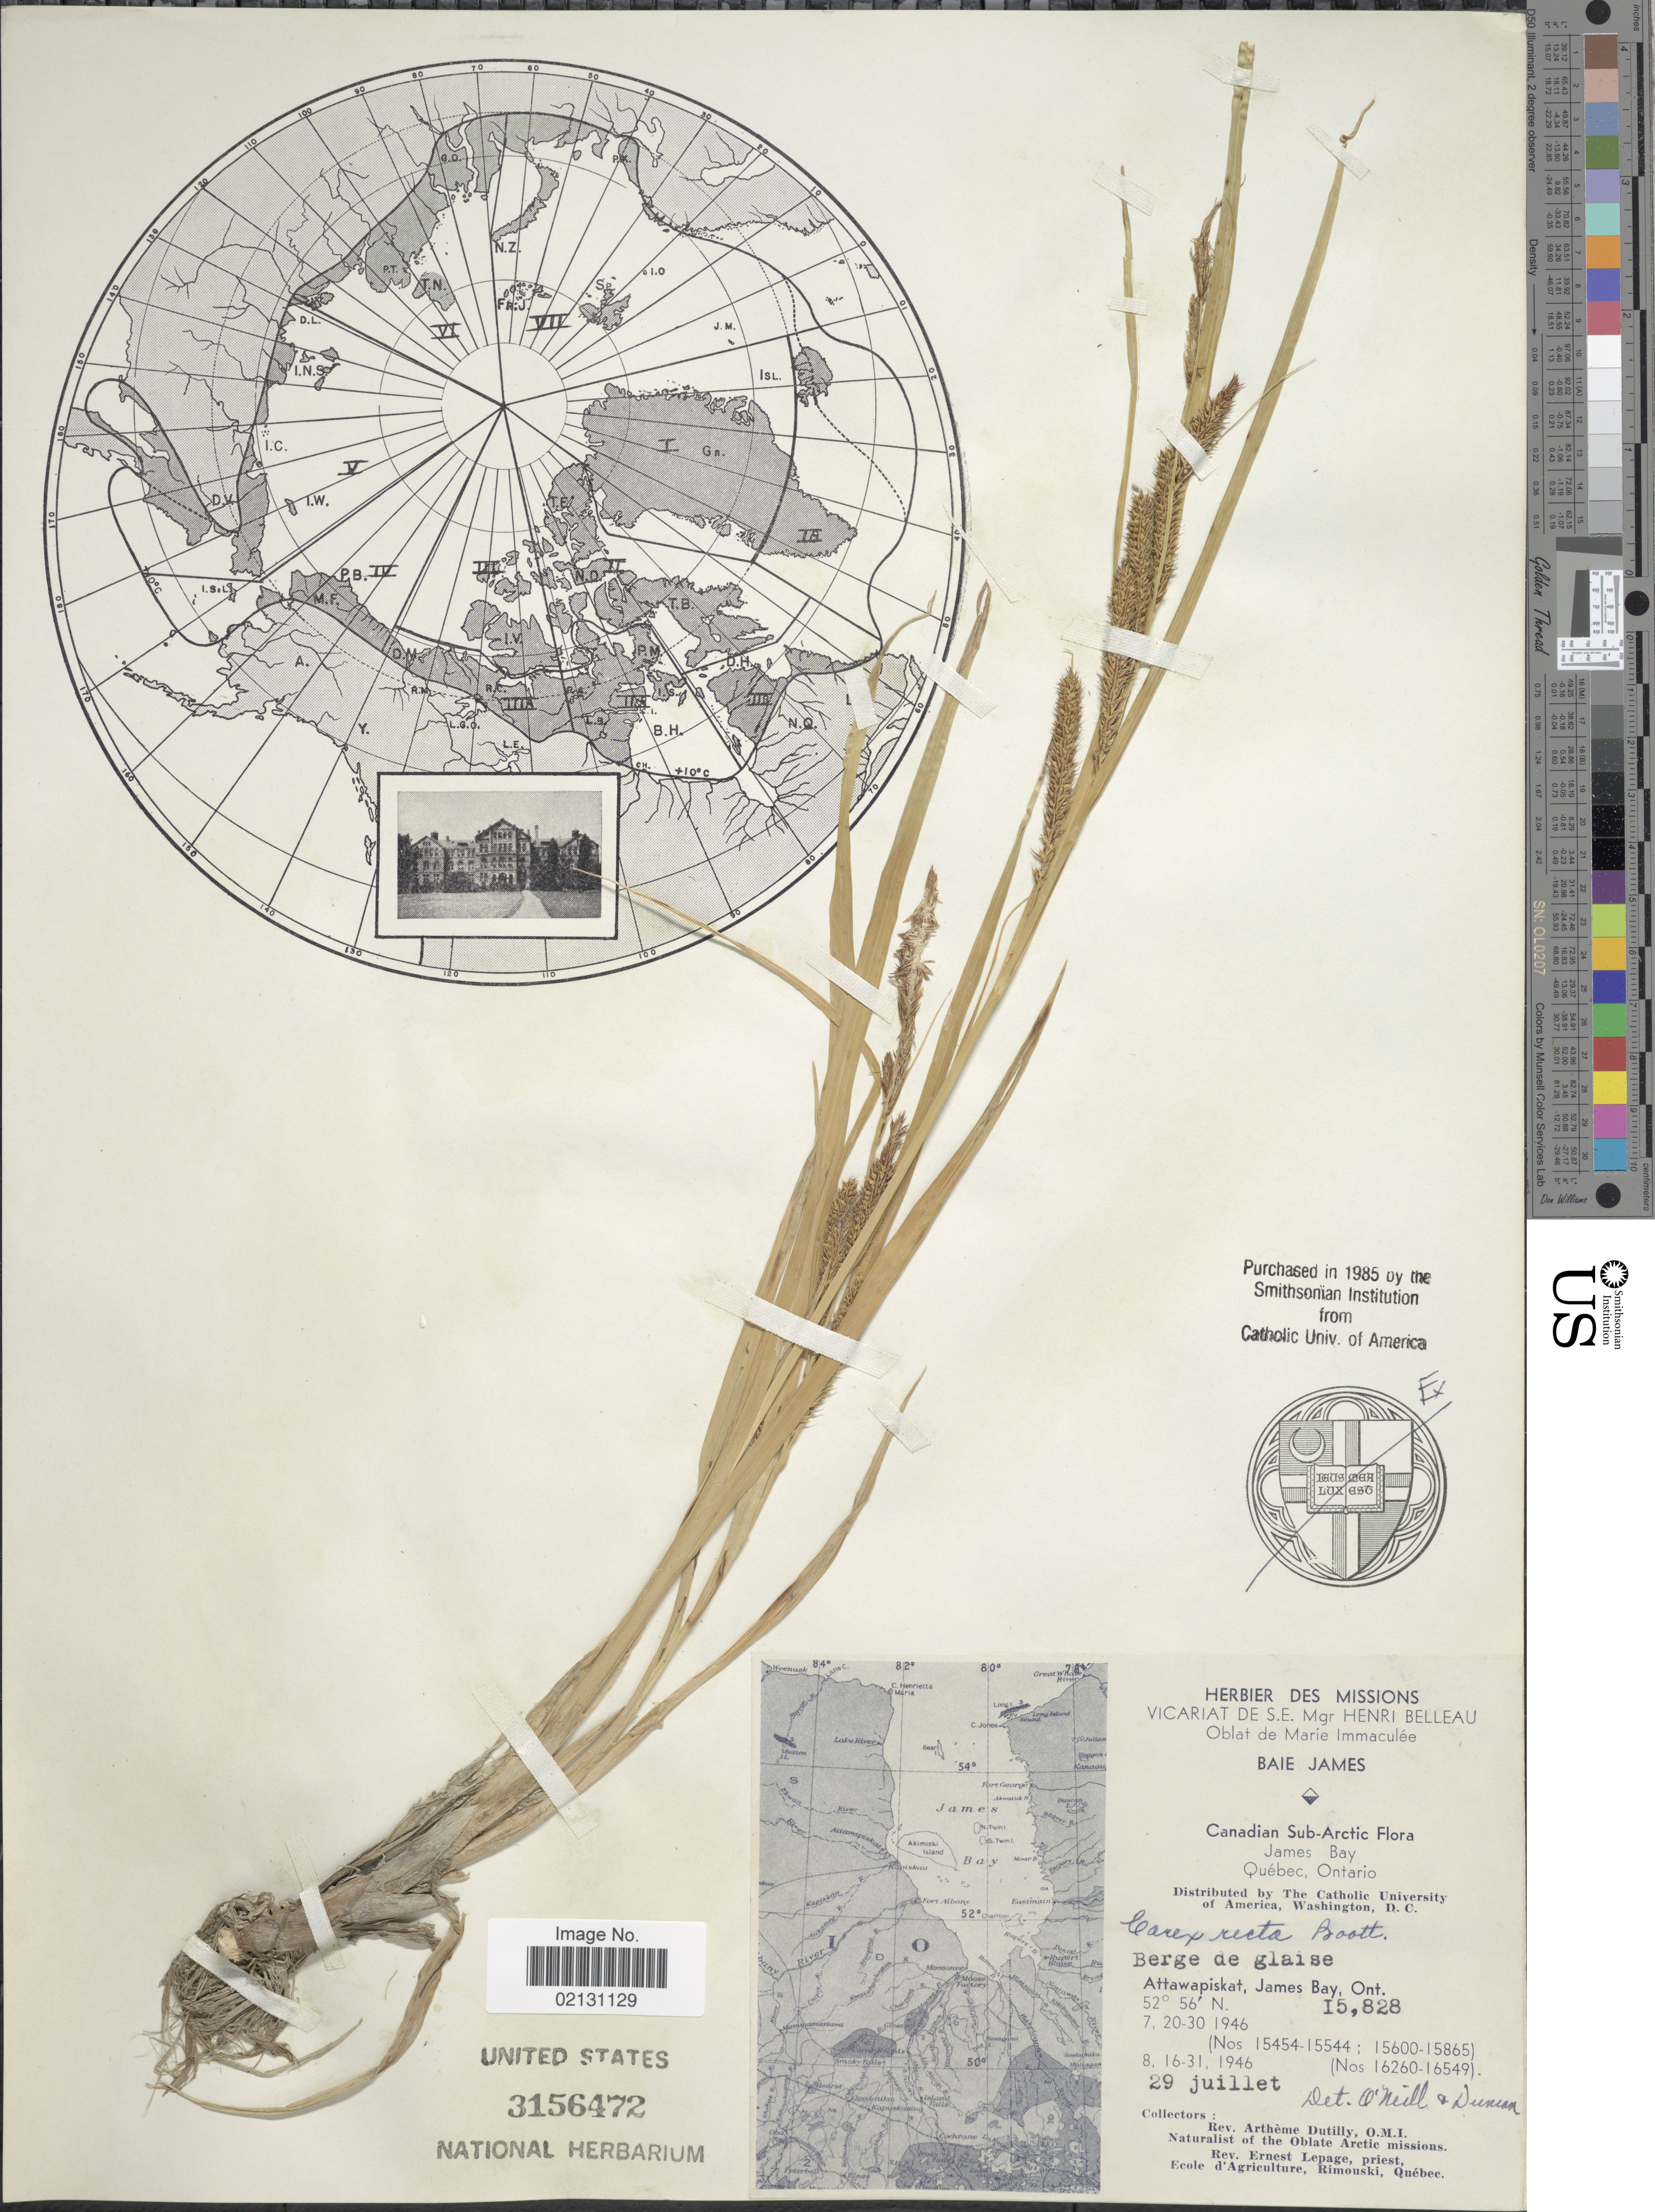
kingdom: Plantae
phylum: Tracheophyta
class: Liliopsida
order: Poales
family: Cyperaceae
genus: Carex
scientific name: Carex recta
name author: Boott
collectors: A. Dutilly & E. Lepage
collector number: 15828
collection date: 1946-07-29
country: Canada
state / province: Ontario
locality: Canadian Sub-Arctic, James Bay, Berge de glaise, Attawapiskat, James Bay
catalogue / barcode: US 3156472